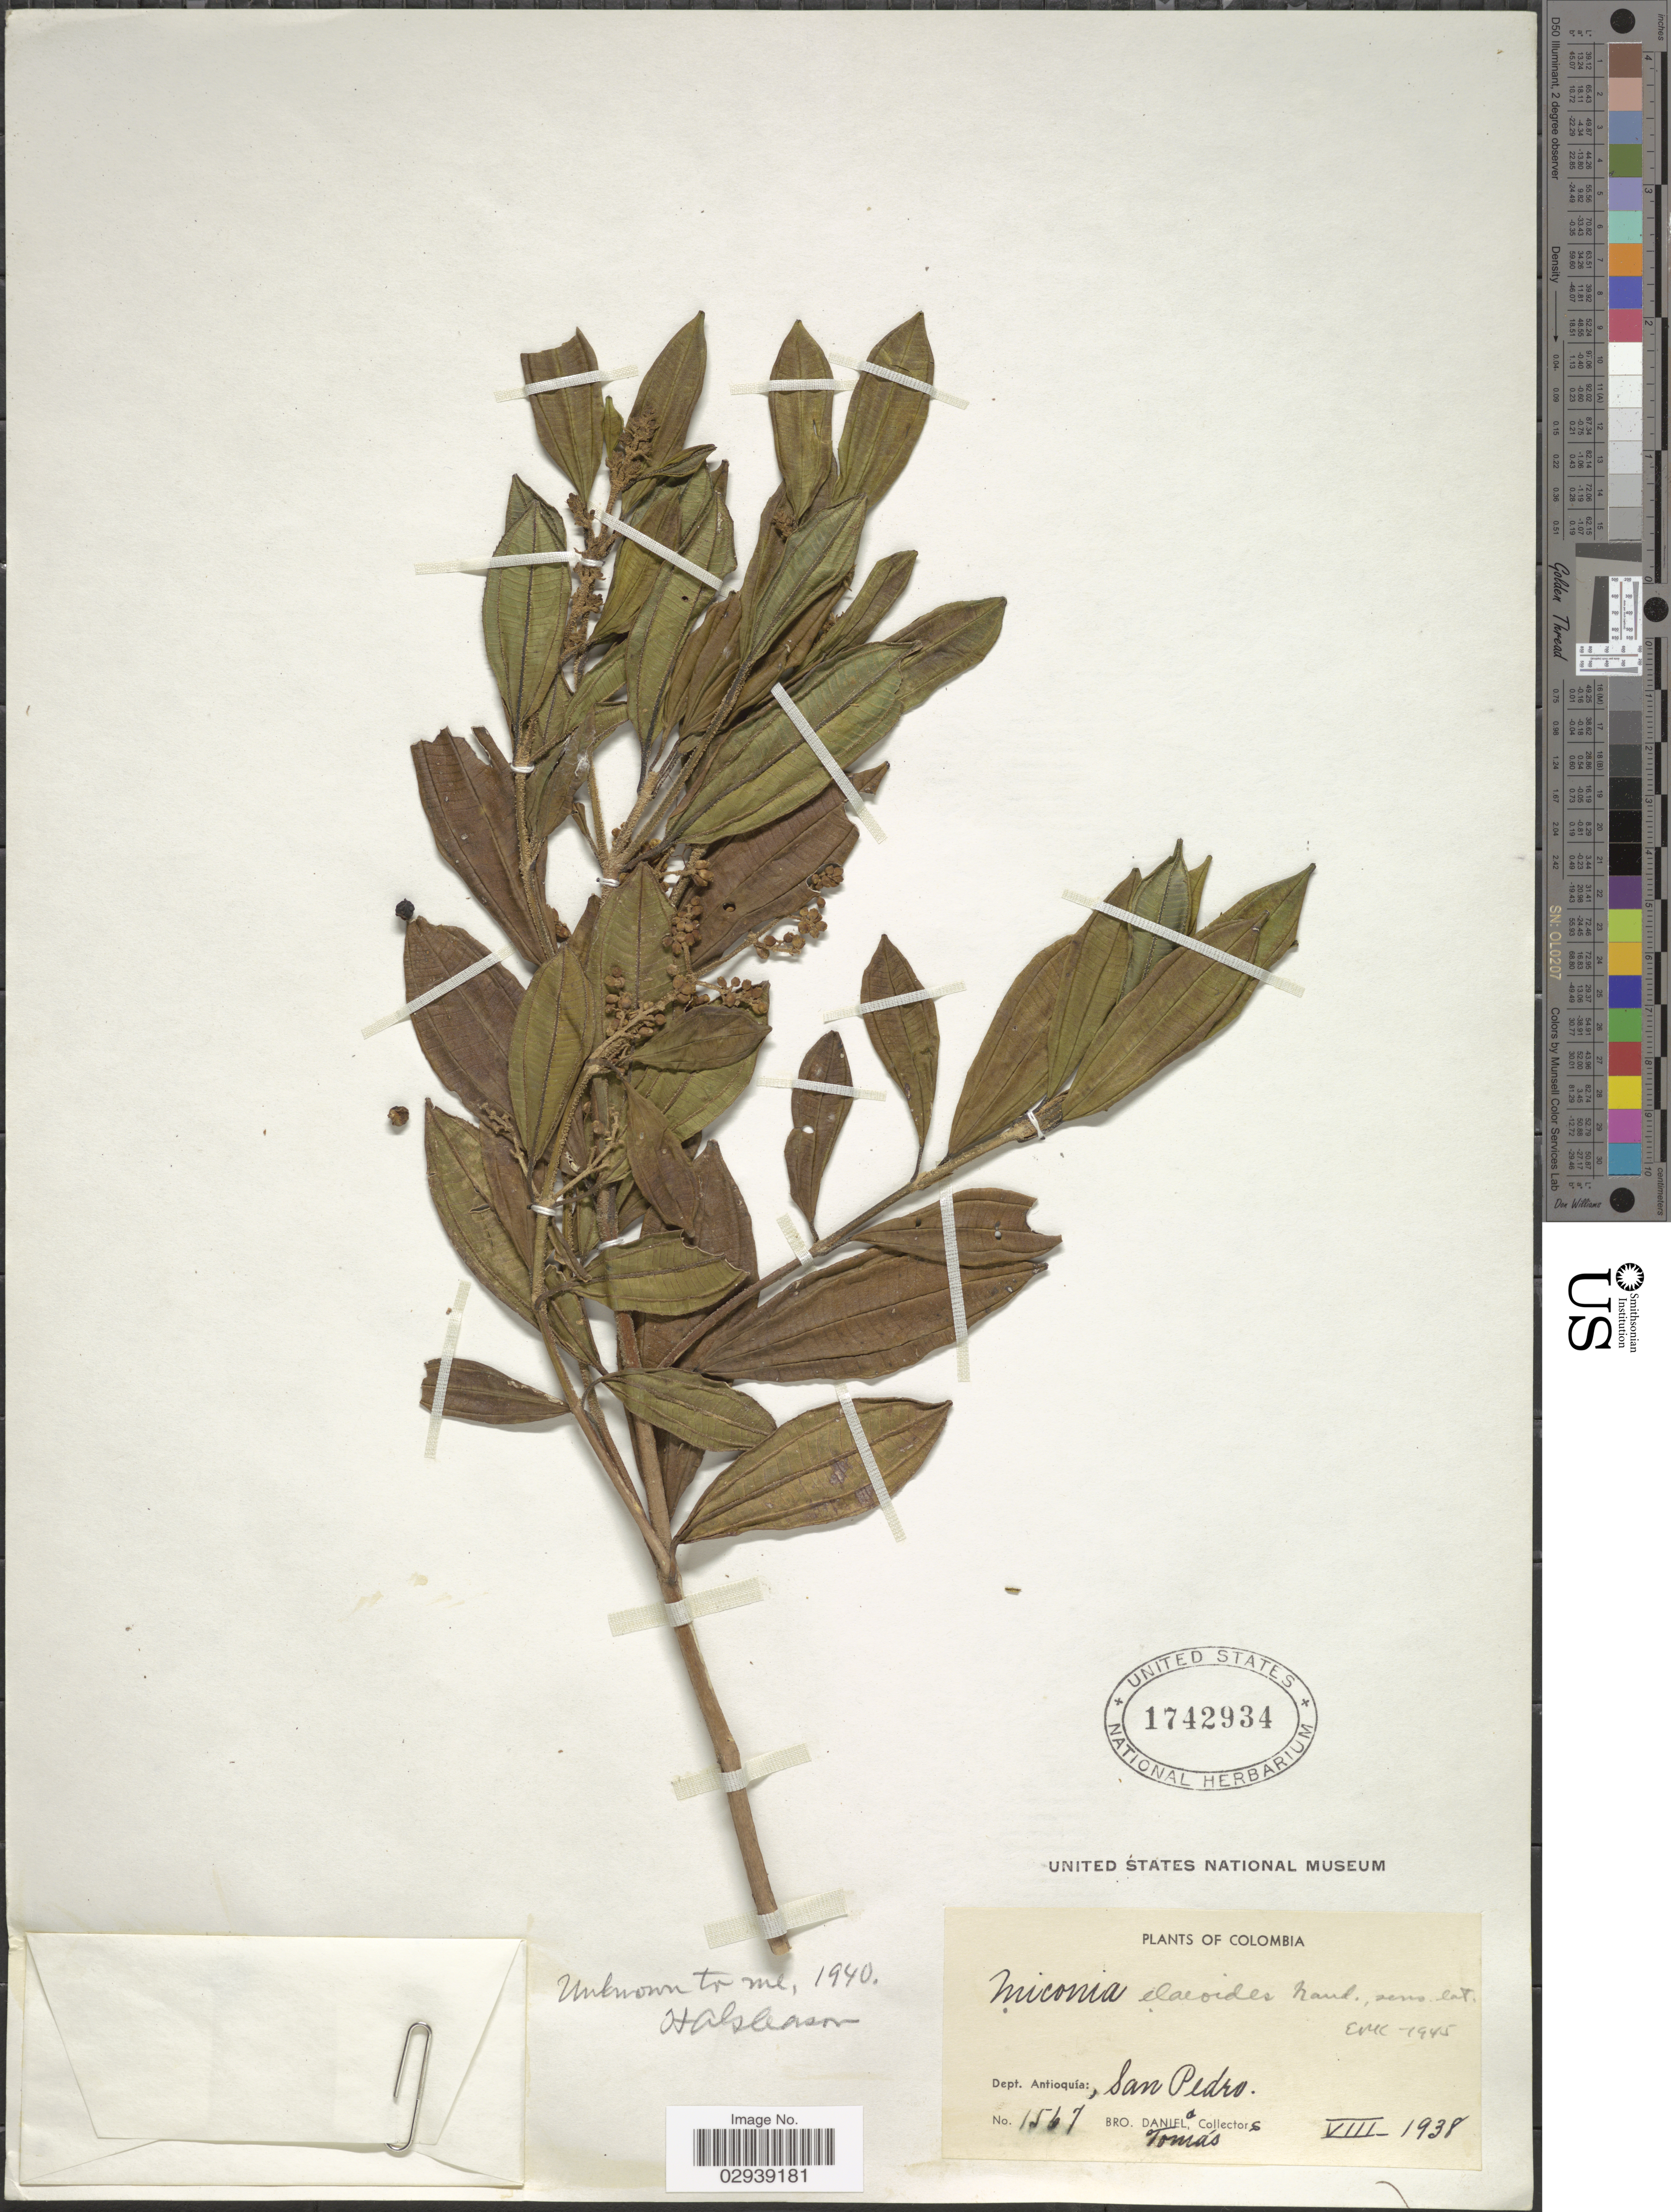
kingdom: Plantae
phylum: Tracheophyta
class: Magnoliopsida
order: Myrtales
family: Melastomataceae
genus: Miconia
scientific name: Miconia elaeoides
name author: Naudin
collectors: Bro. Daniel & -. Tomas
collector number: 1567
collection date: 1938-08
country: Colombia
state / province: Antioquia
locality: Dept. Antioquía, San Pedro.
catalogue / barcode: US 1742934